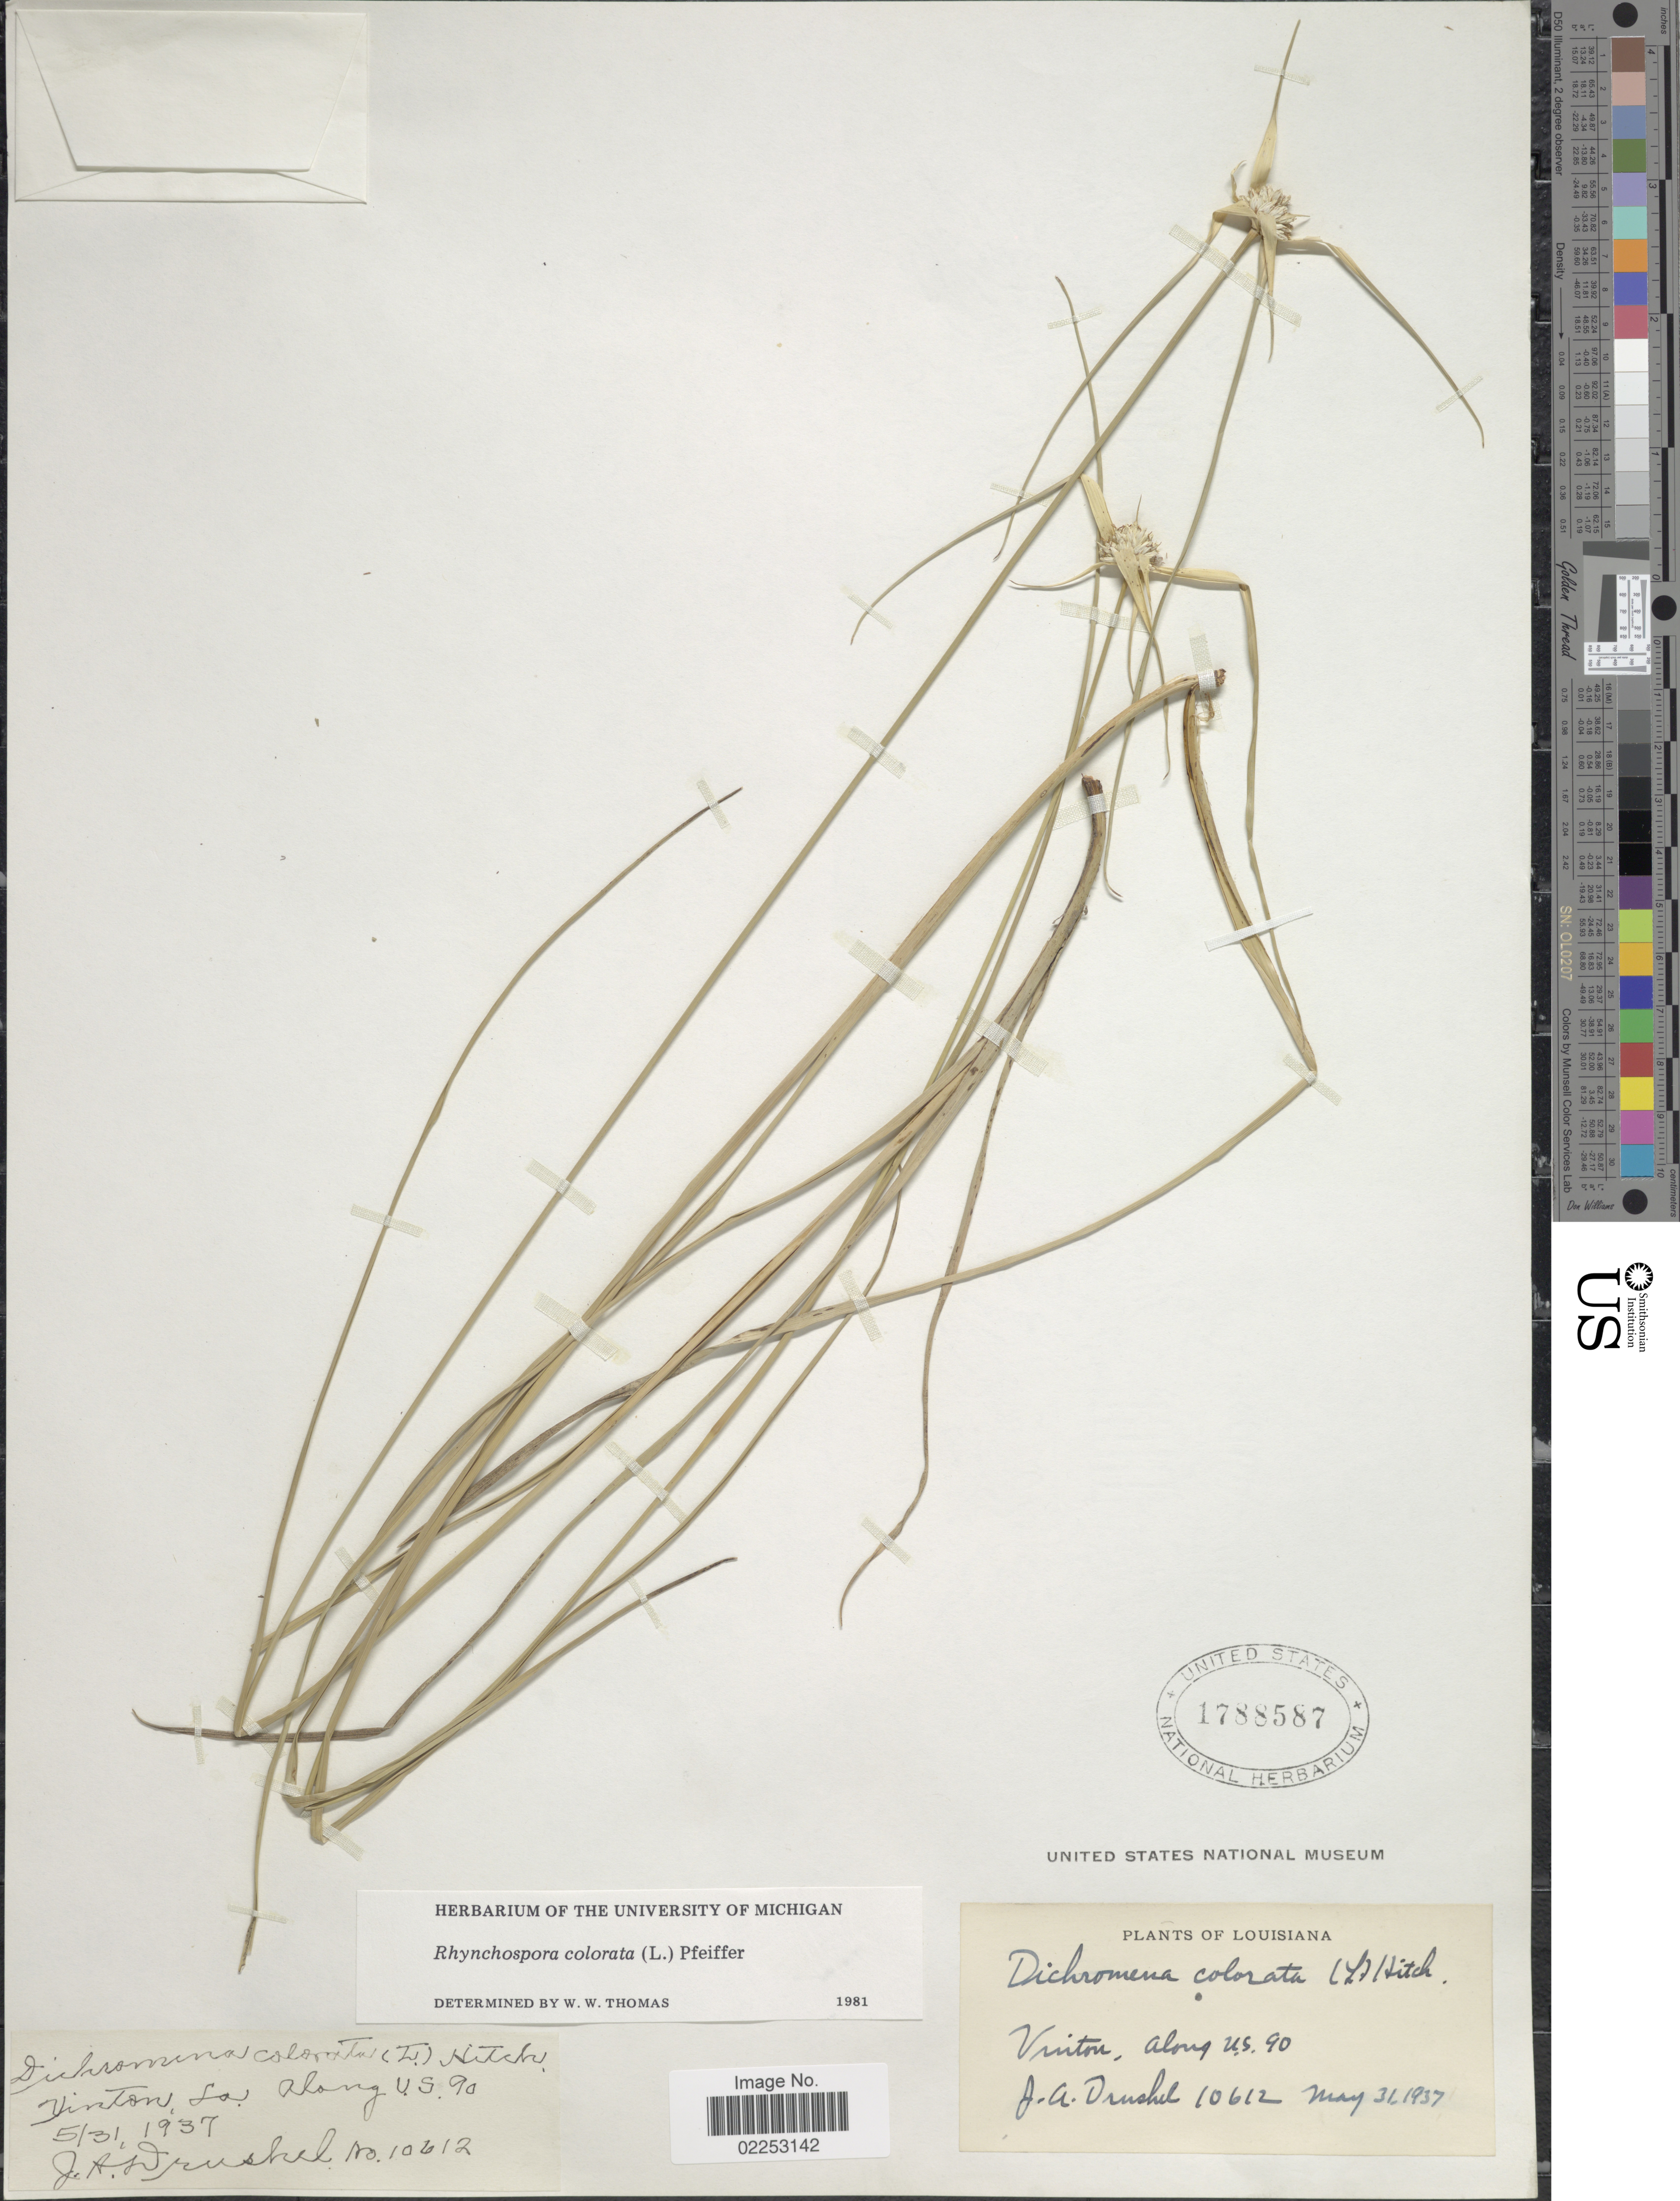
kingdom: Plantae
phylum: Tracheophyta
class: Liliopsida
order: Poales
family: Cyperaceae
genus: Rhynchospora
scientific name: Rhynchospora colorata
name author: (L.) H. Pfeiff.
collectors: J. A. Drushel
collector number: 10612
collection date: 1937-05-31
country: United States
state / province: Louisiana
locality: Vinton, along U.S. 90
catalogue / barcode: US 1788587